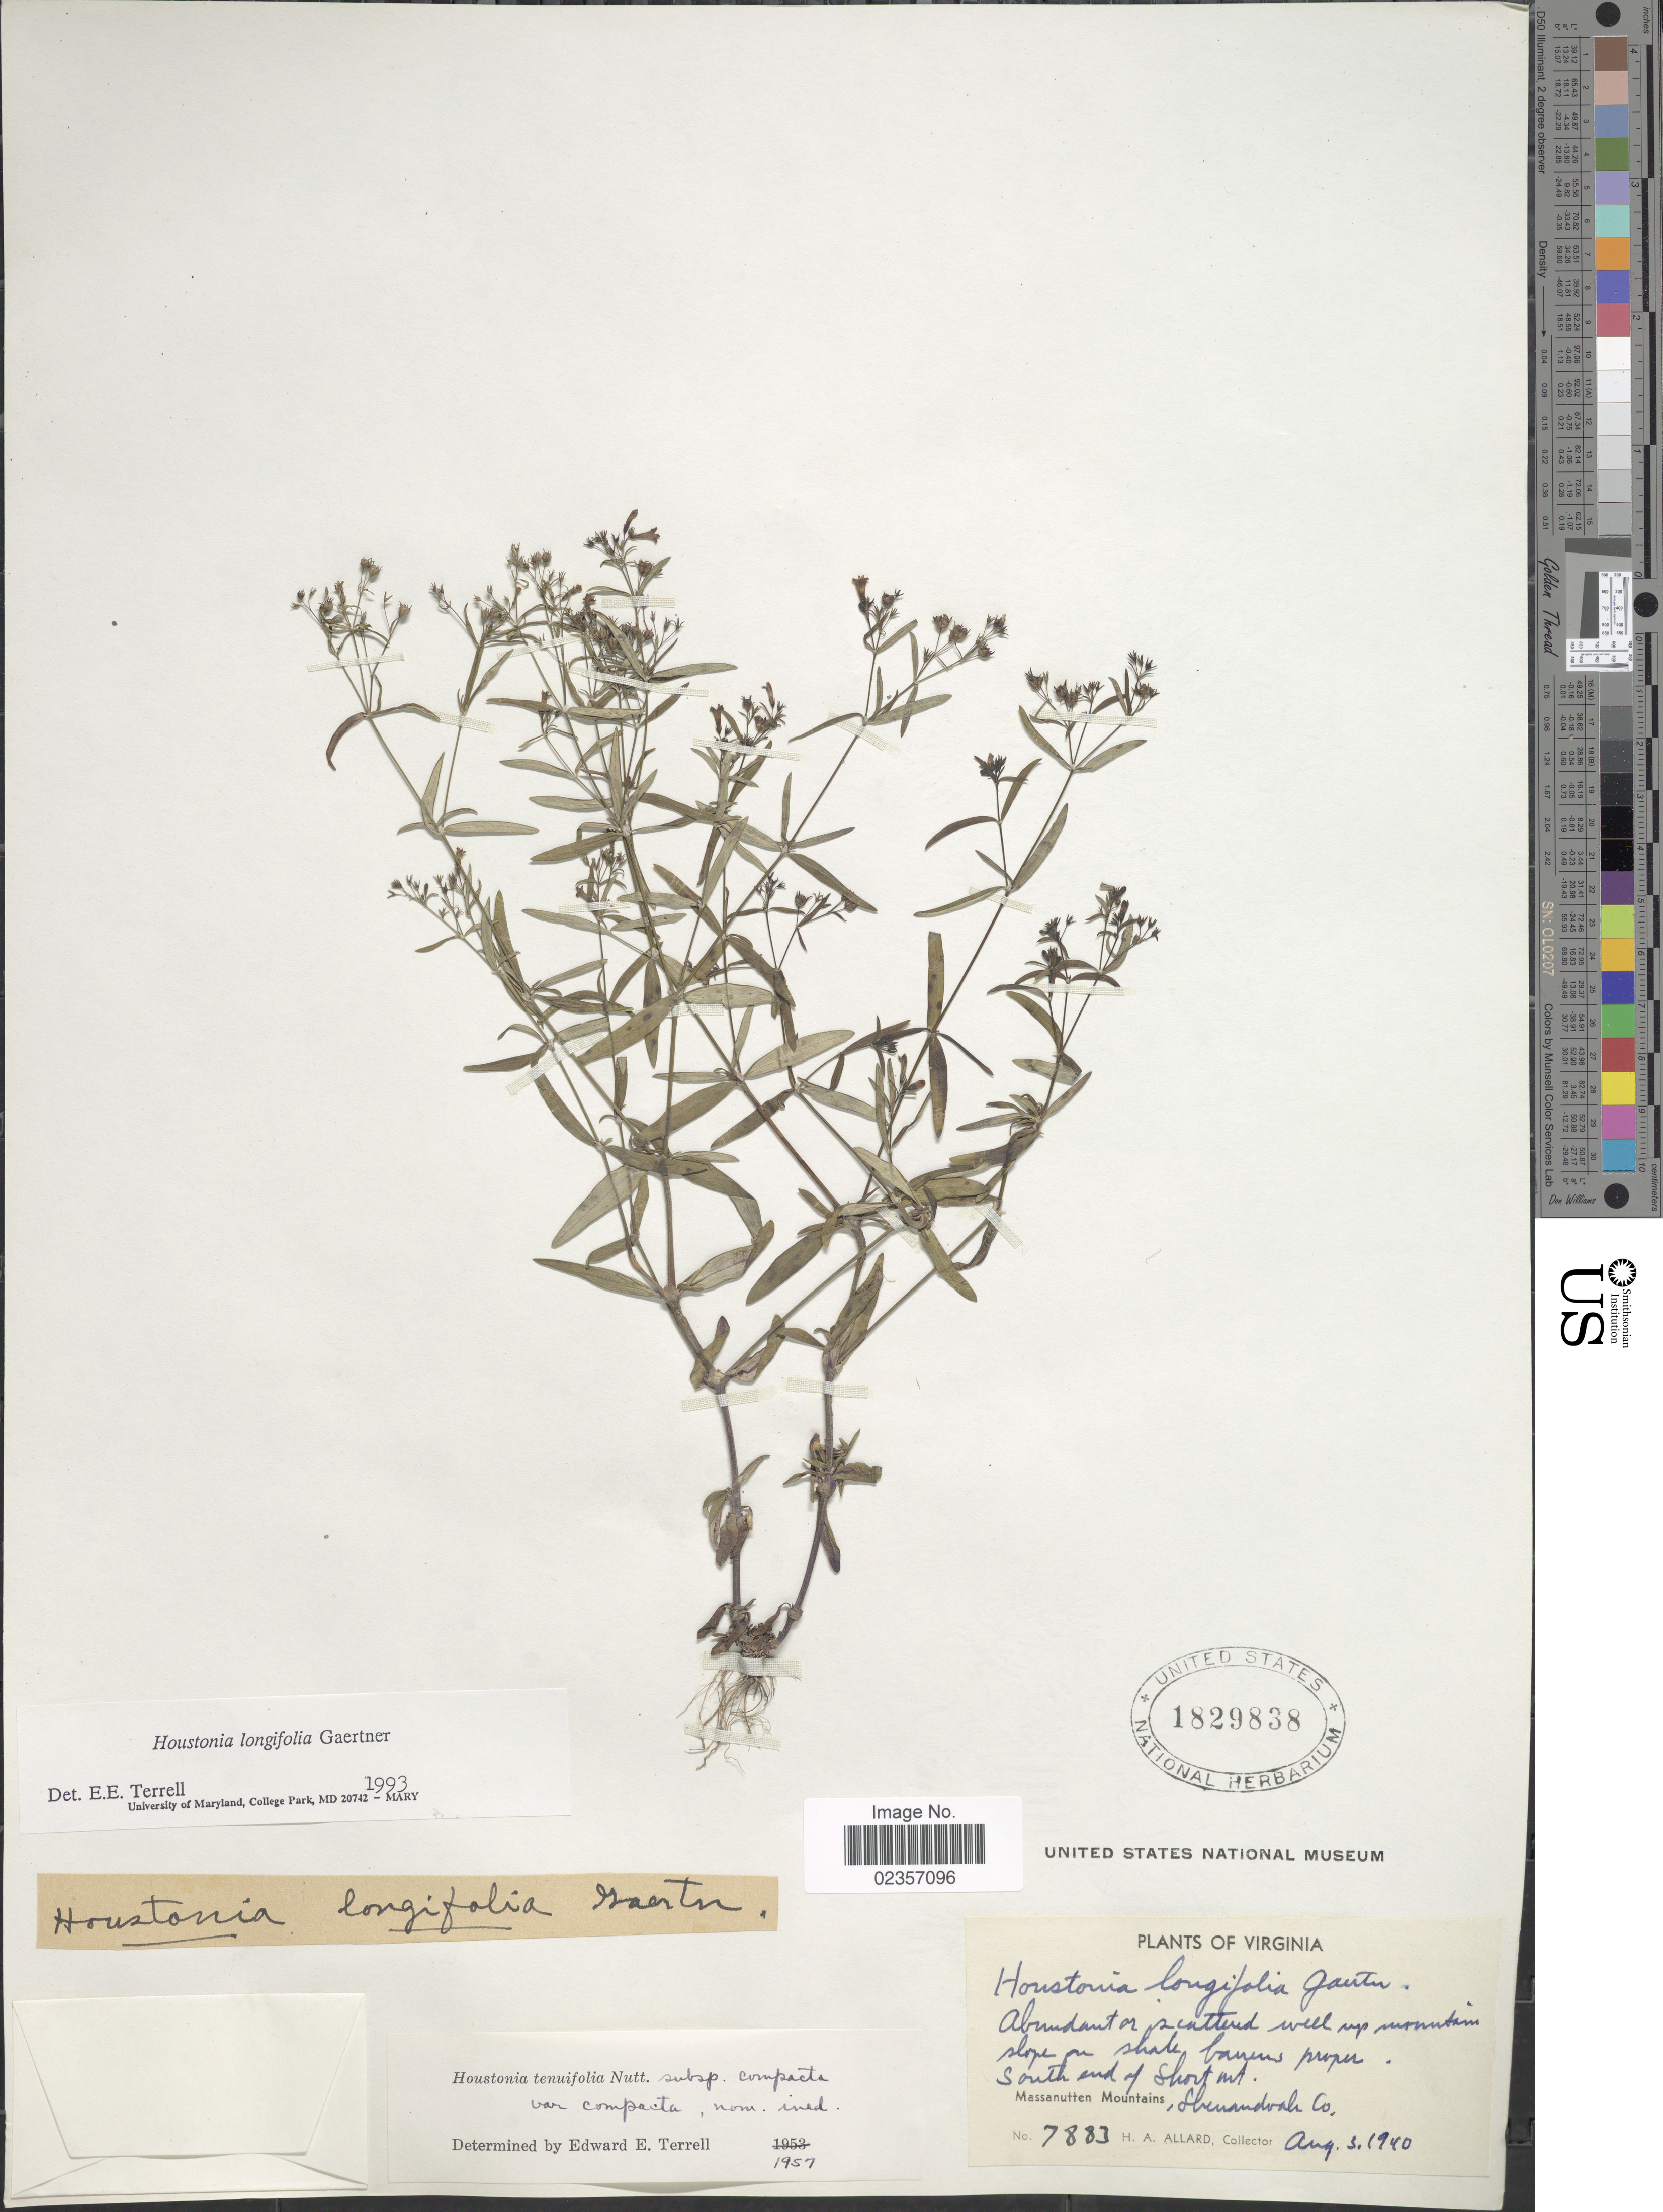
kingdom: Plantae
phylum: Tracheophyta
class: Magnoliopsida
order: Gentianales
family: Rubiaceae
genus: Houstonia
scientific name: Houstonia longifolia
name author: Gaertn.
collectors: H. A. Allard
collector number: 7883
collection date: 1940-08-03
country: United States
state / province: Virginia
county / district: Shenandoah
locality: South end of Short Mt., Massanutten Mountains, Shenandoah Co.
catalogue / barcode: US 1829838